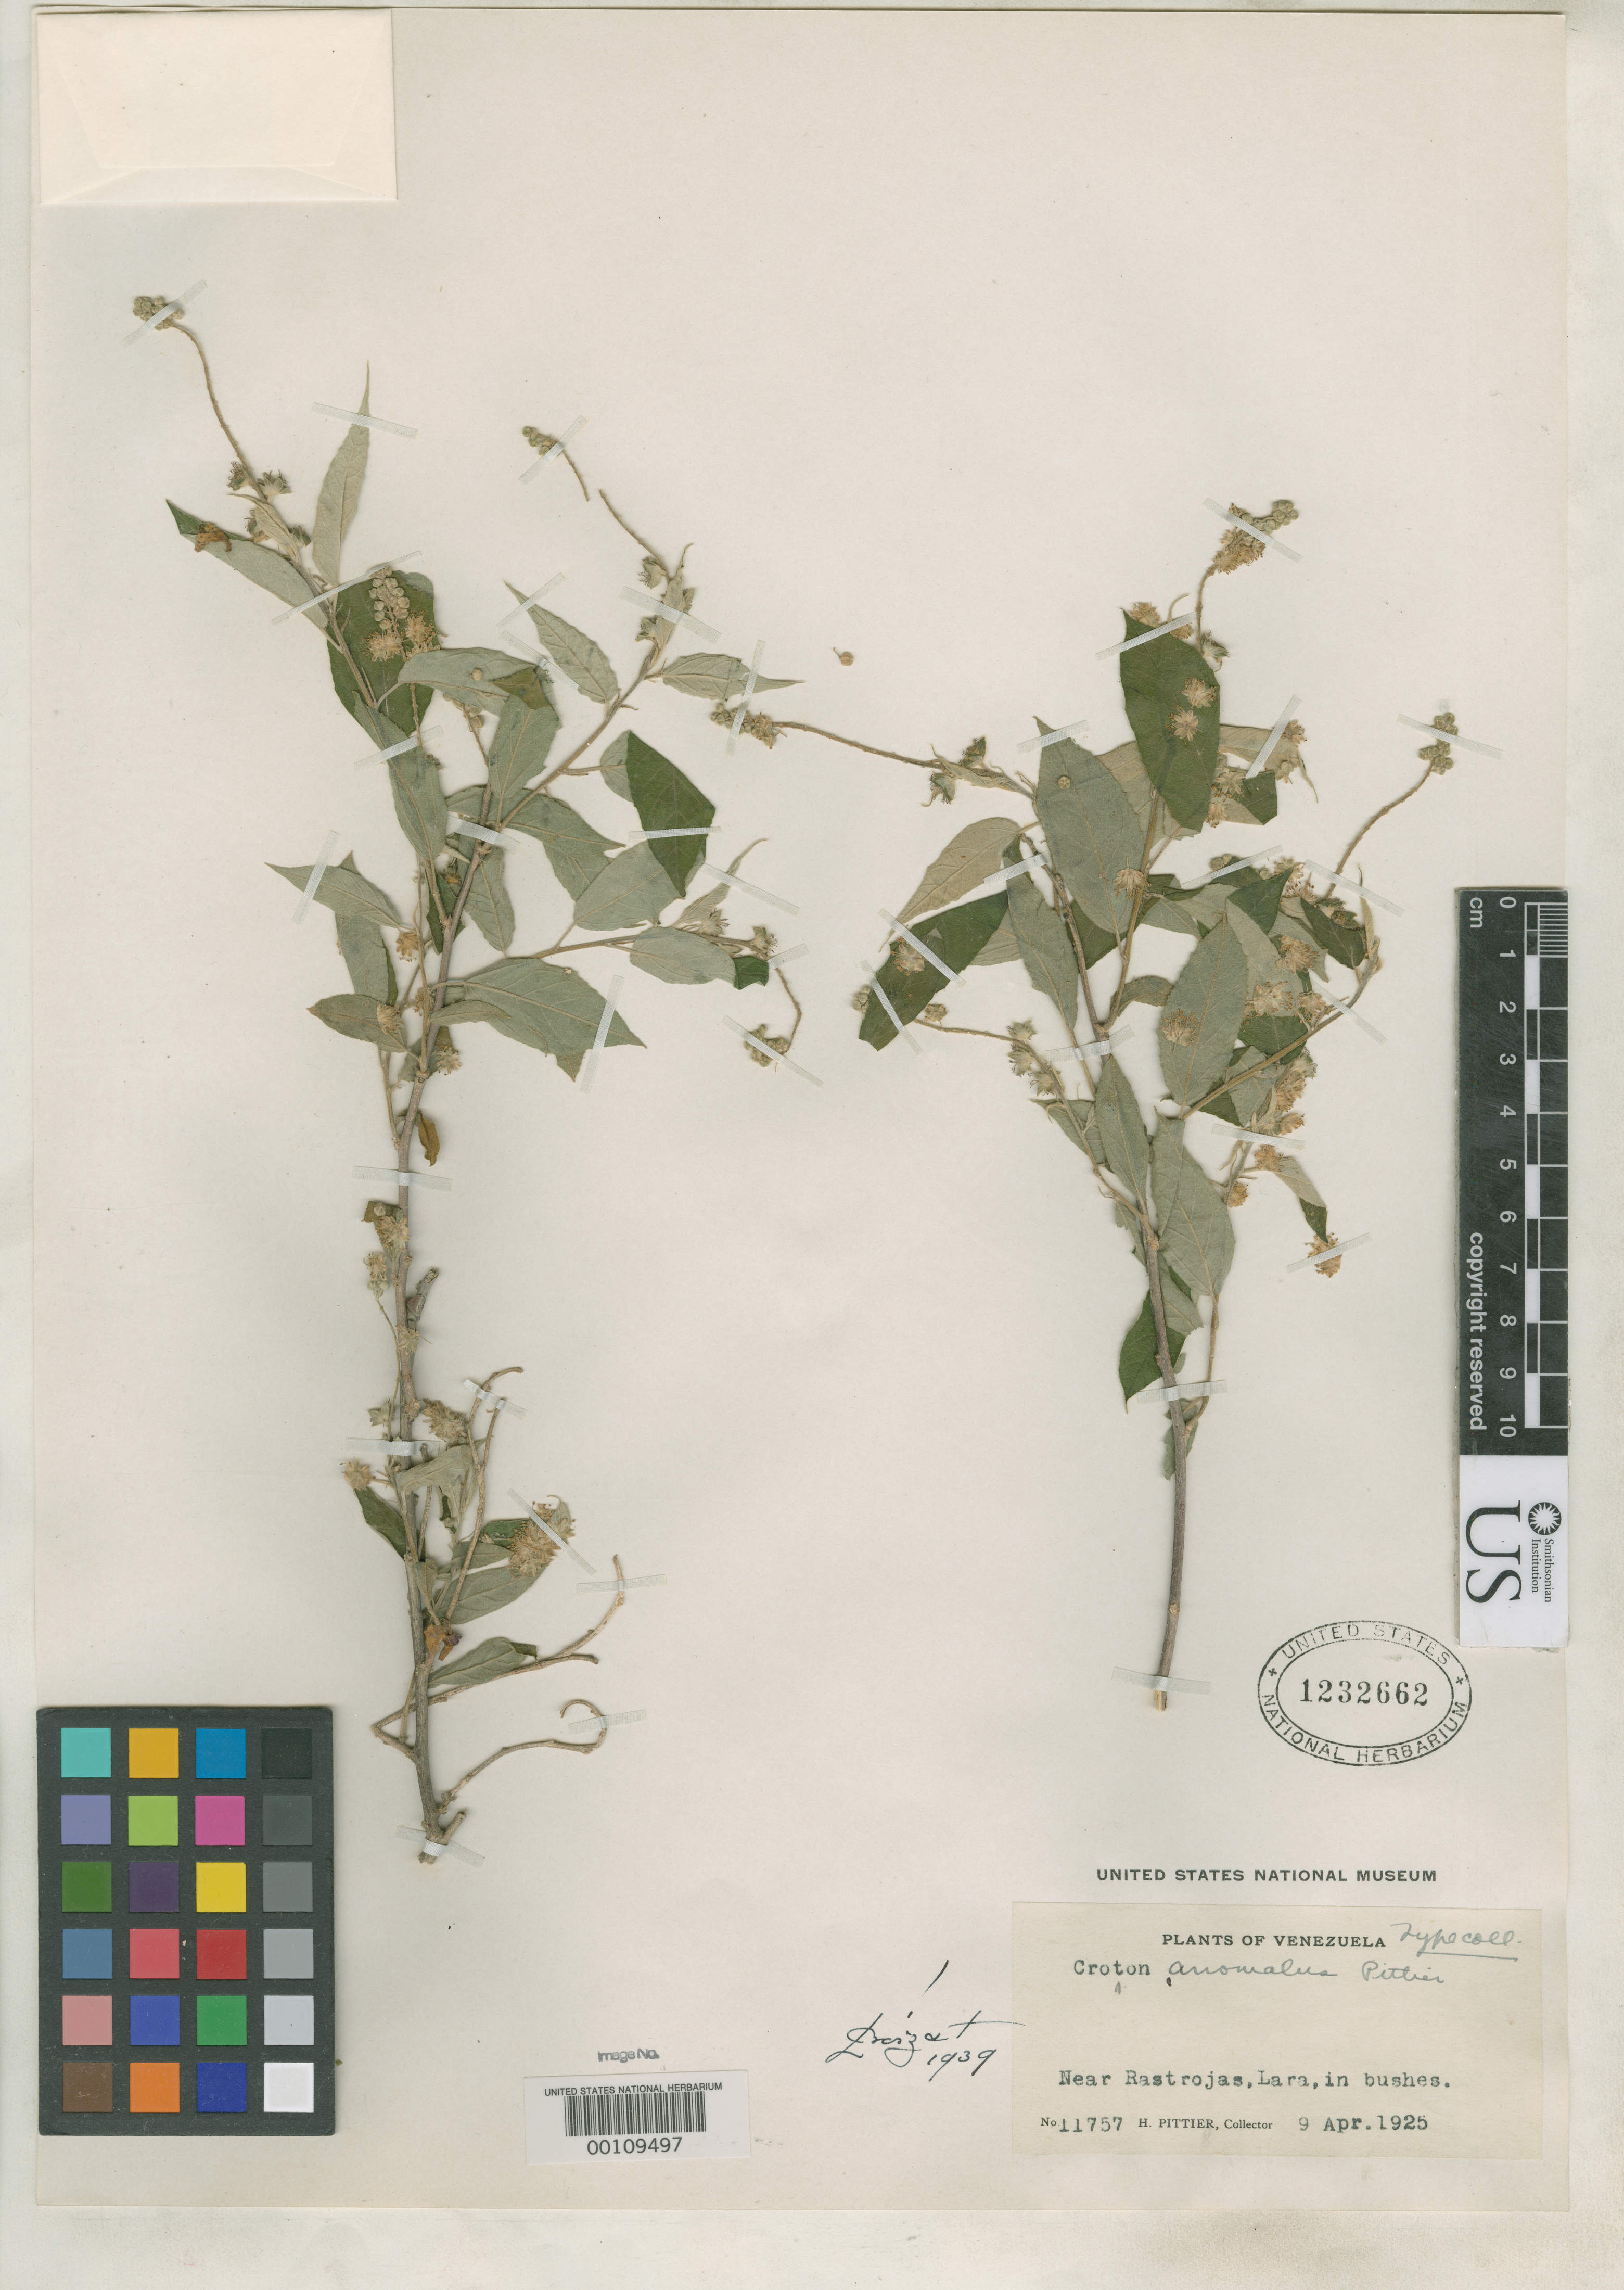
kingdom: Plantae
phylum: Tracheophyta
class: Magnoliopsida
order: Malpighiales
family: Euphorbiaceae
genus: Croton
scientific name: Croton anomalus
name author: Pittier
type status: Type Collection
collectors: H. F. Pittier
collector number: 11757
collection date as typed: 09 Apr 1925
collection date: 1925-04-09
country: Venezuela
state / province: Lara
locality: Near Rastrojas.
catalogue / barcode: US 1232662